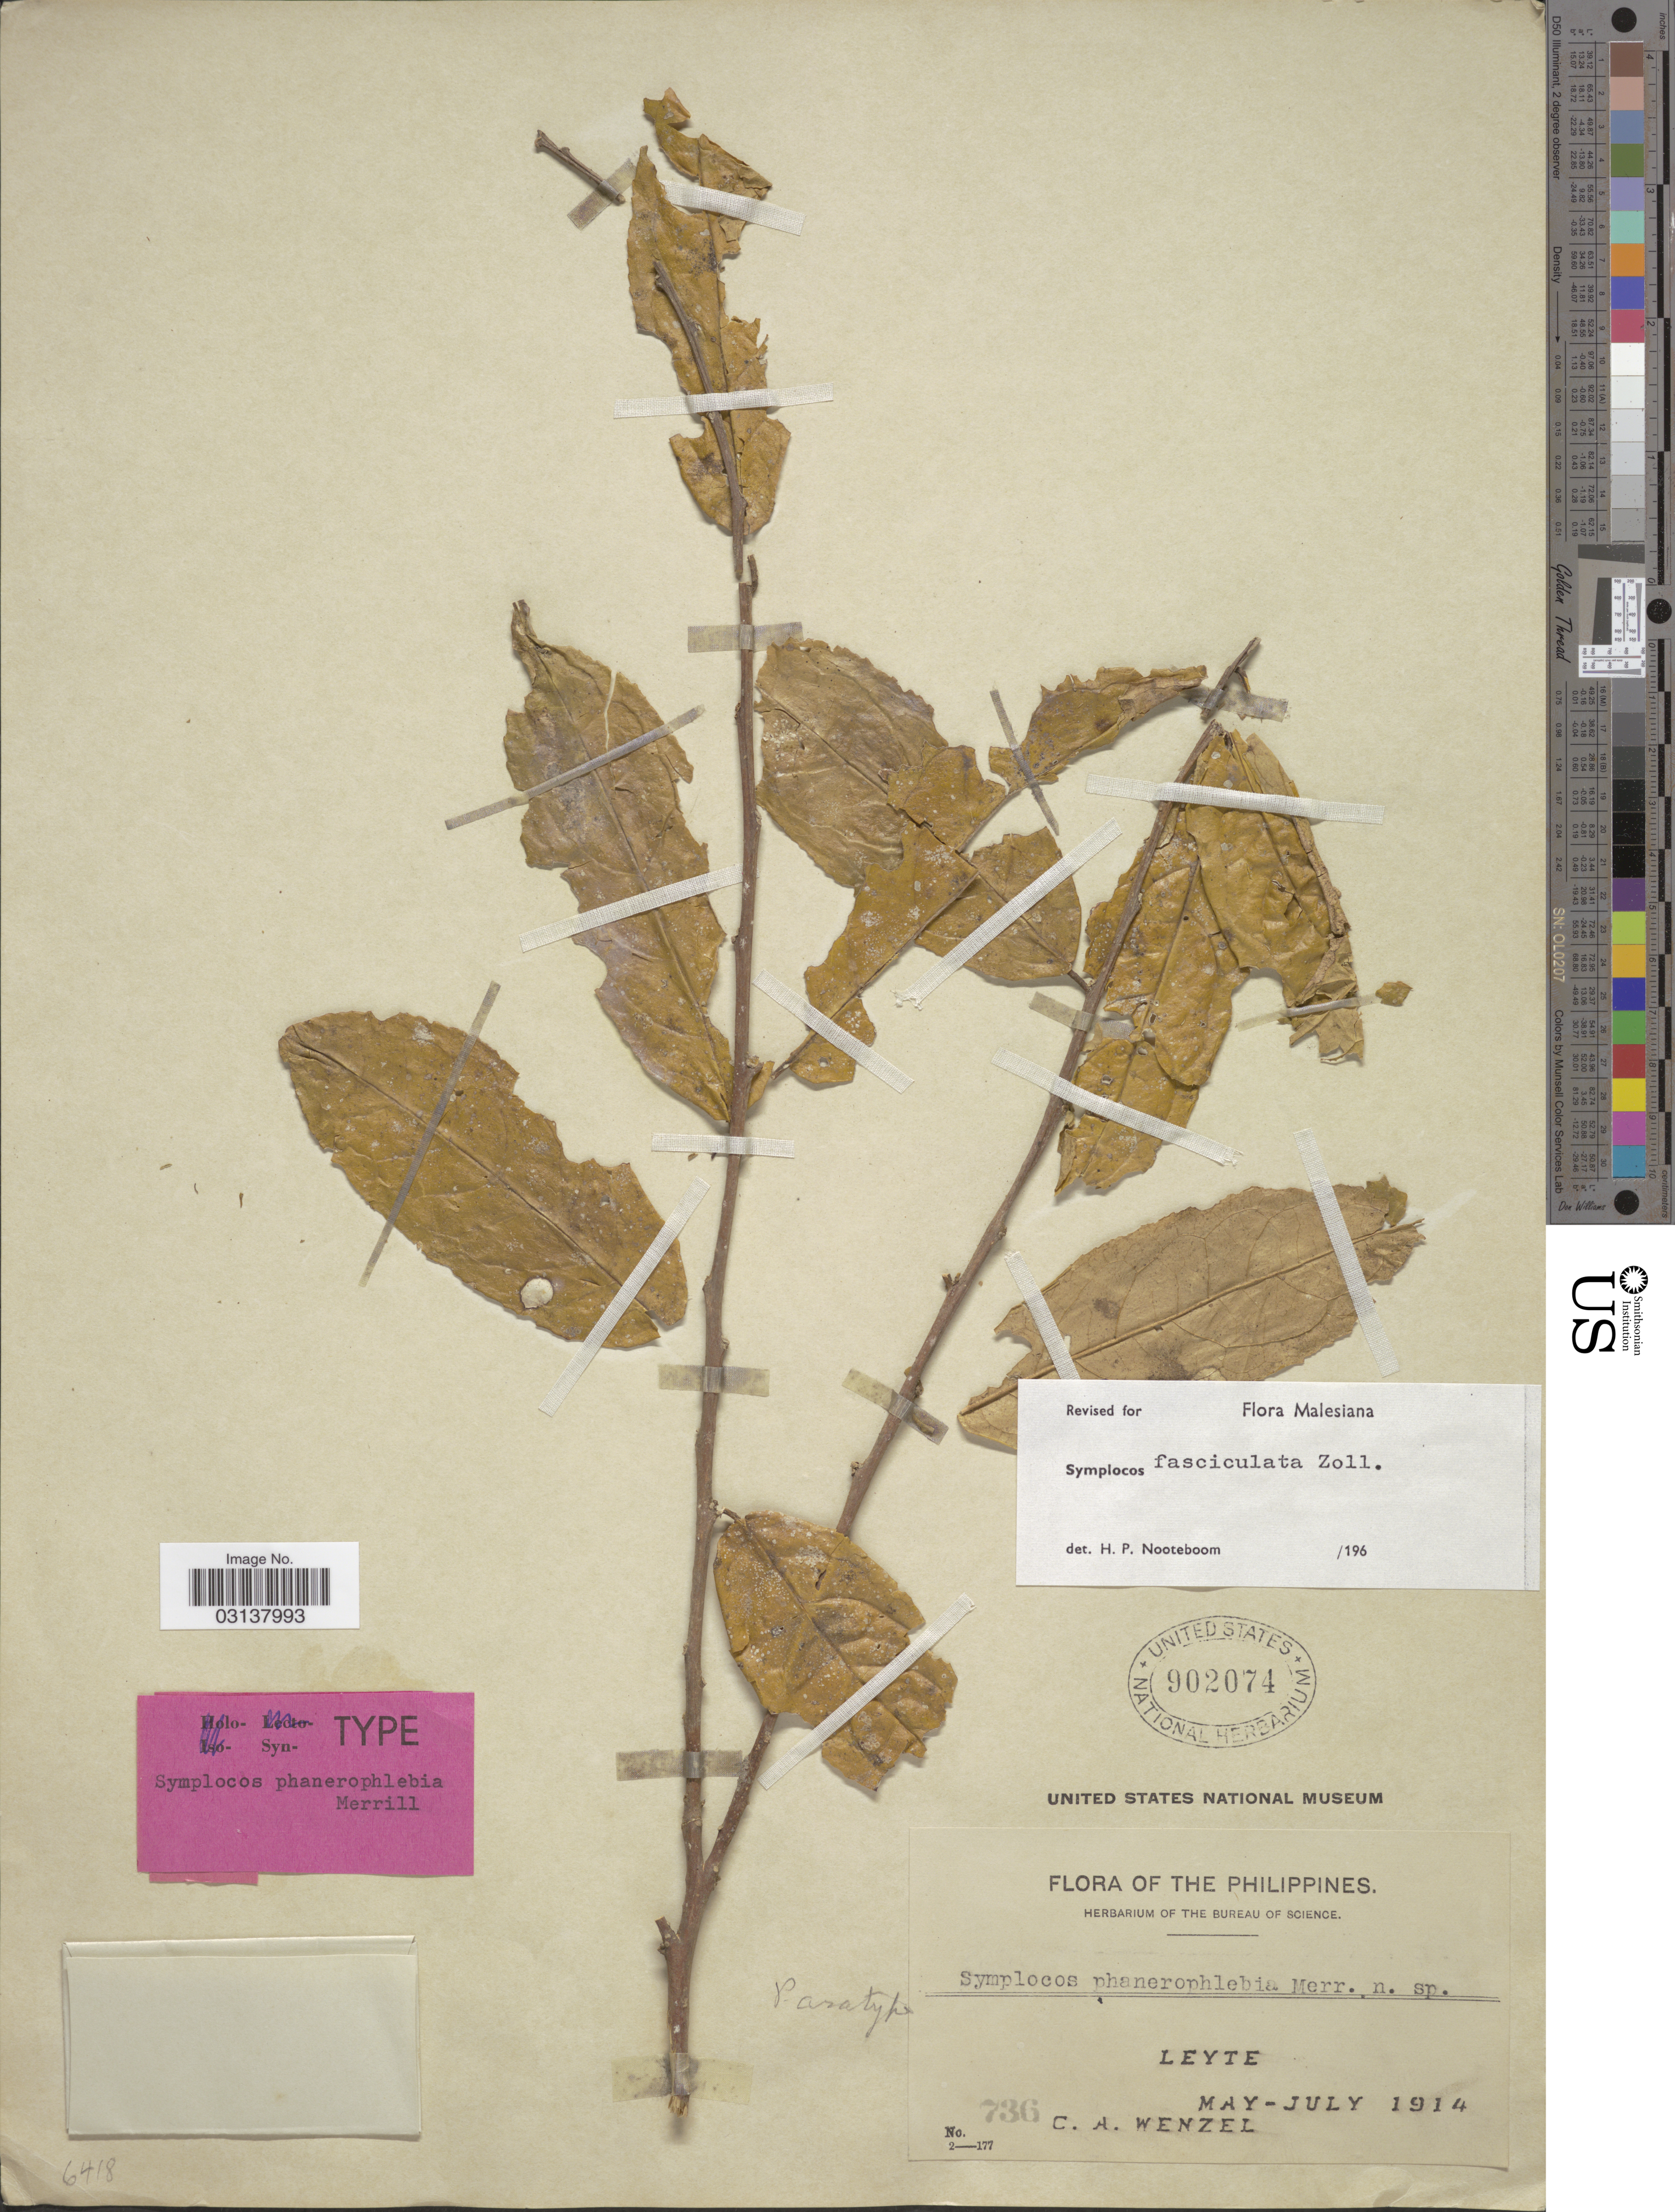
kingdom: Plantae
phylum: Tracheophyta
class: Magnoliopsida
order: Ericales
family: Symplocaceae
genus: Symplocos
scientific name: Symplocos fasciculata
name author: Zoll.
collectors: C. Wenzel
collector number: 736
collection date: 1914-05/1914-07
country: Philippines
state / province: Eastern Visayas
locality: The Philippines. Leyte.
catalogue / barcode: US 902074